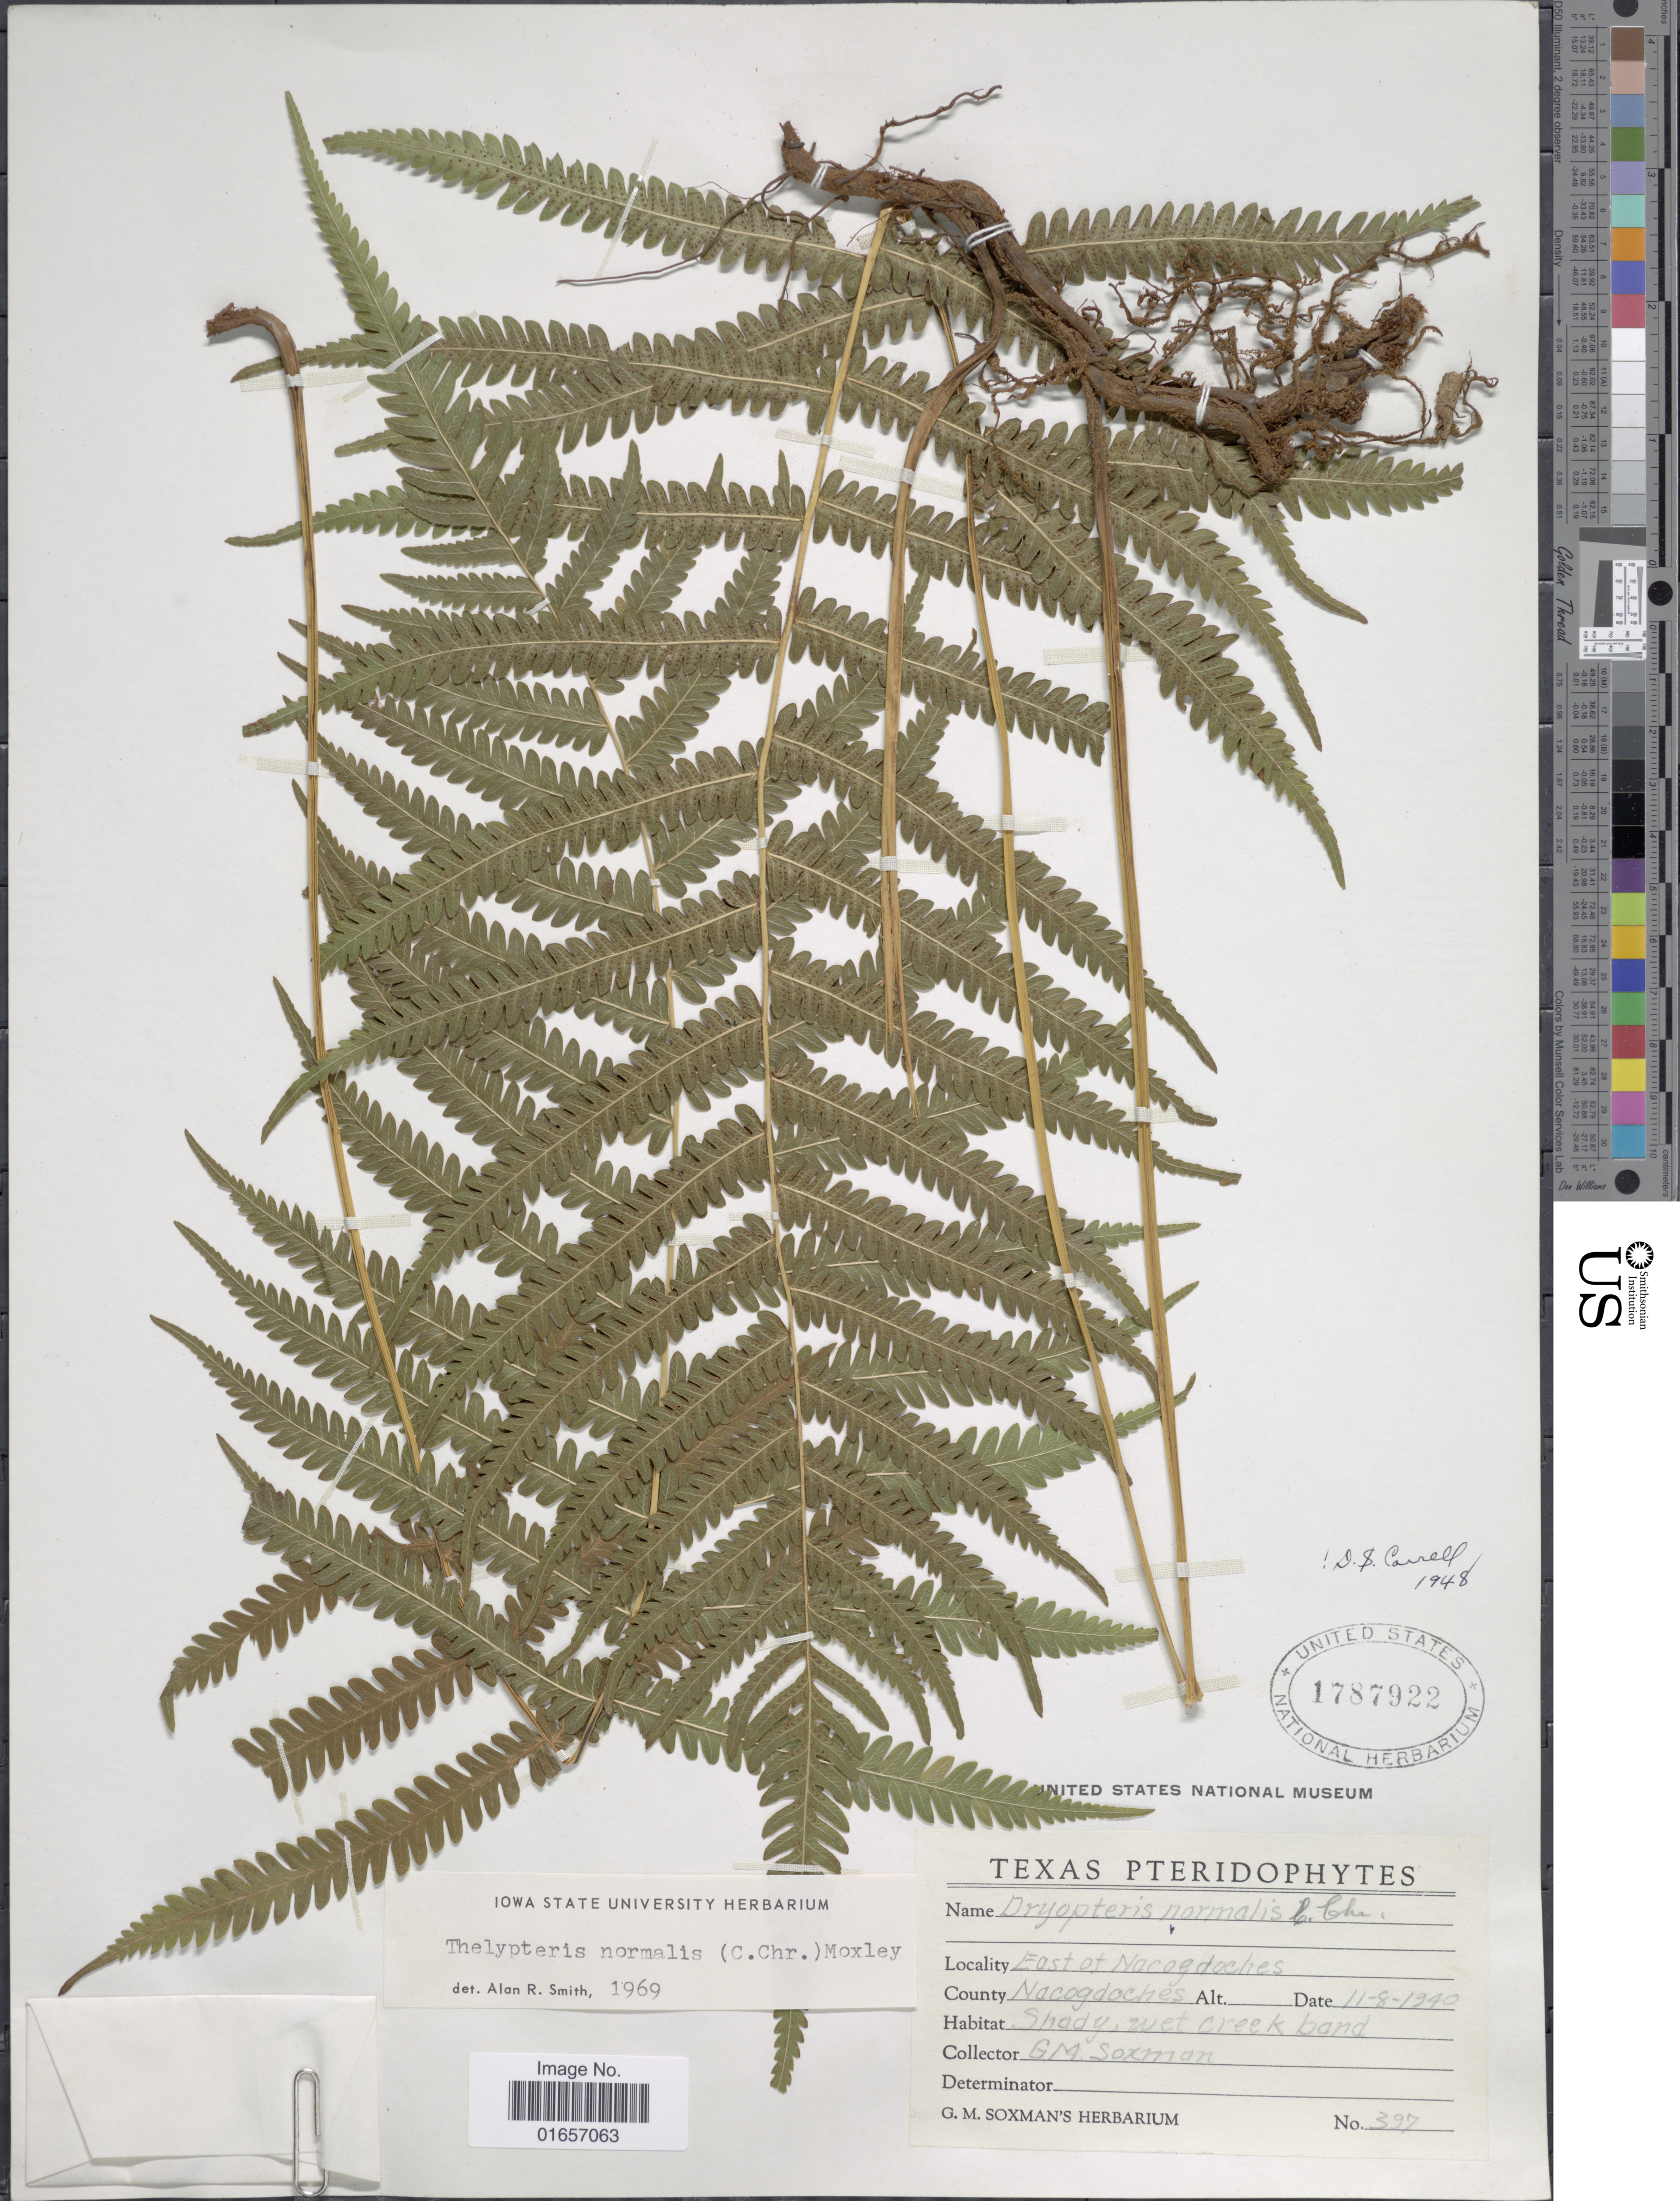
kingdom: Plantae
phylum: Tracheophyta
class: Polypodiopsida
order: Polypodiales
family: Thelypteridaceae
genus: Christella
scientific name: Christella kunthii comb. ined.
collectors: G. Soxman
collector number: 397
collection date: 1940-11-08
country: United States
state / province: Texas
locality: East of Macogdoches, County Nacogdoches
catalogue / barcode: US 1789722